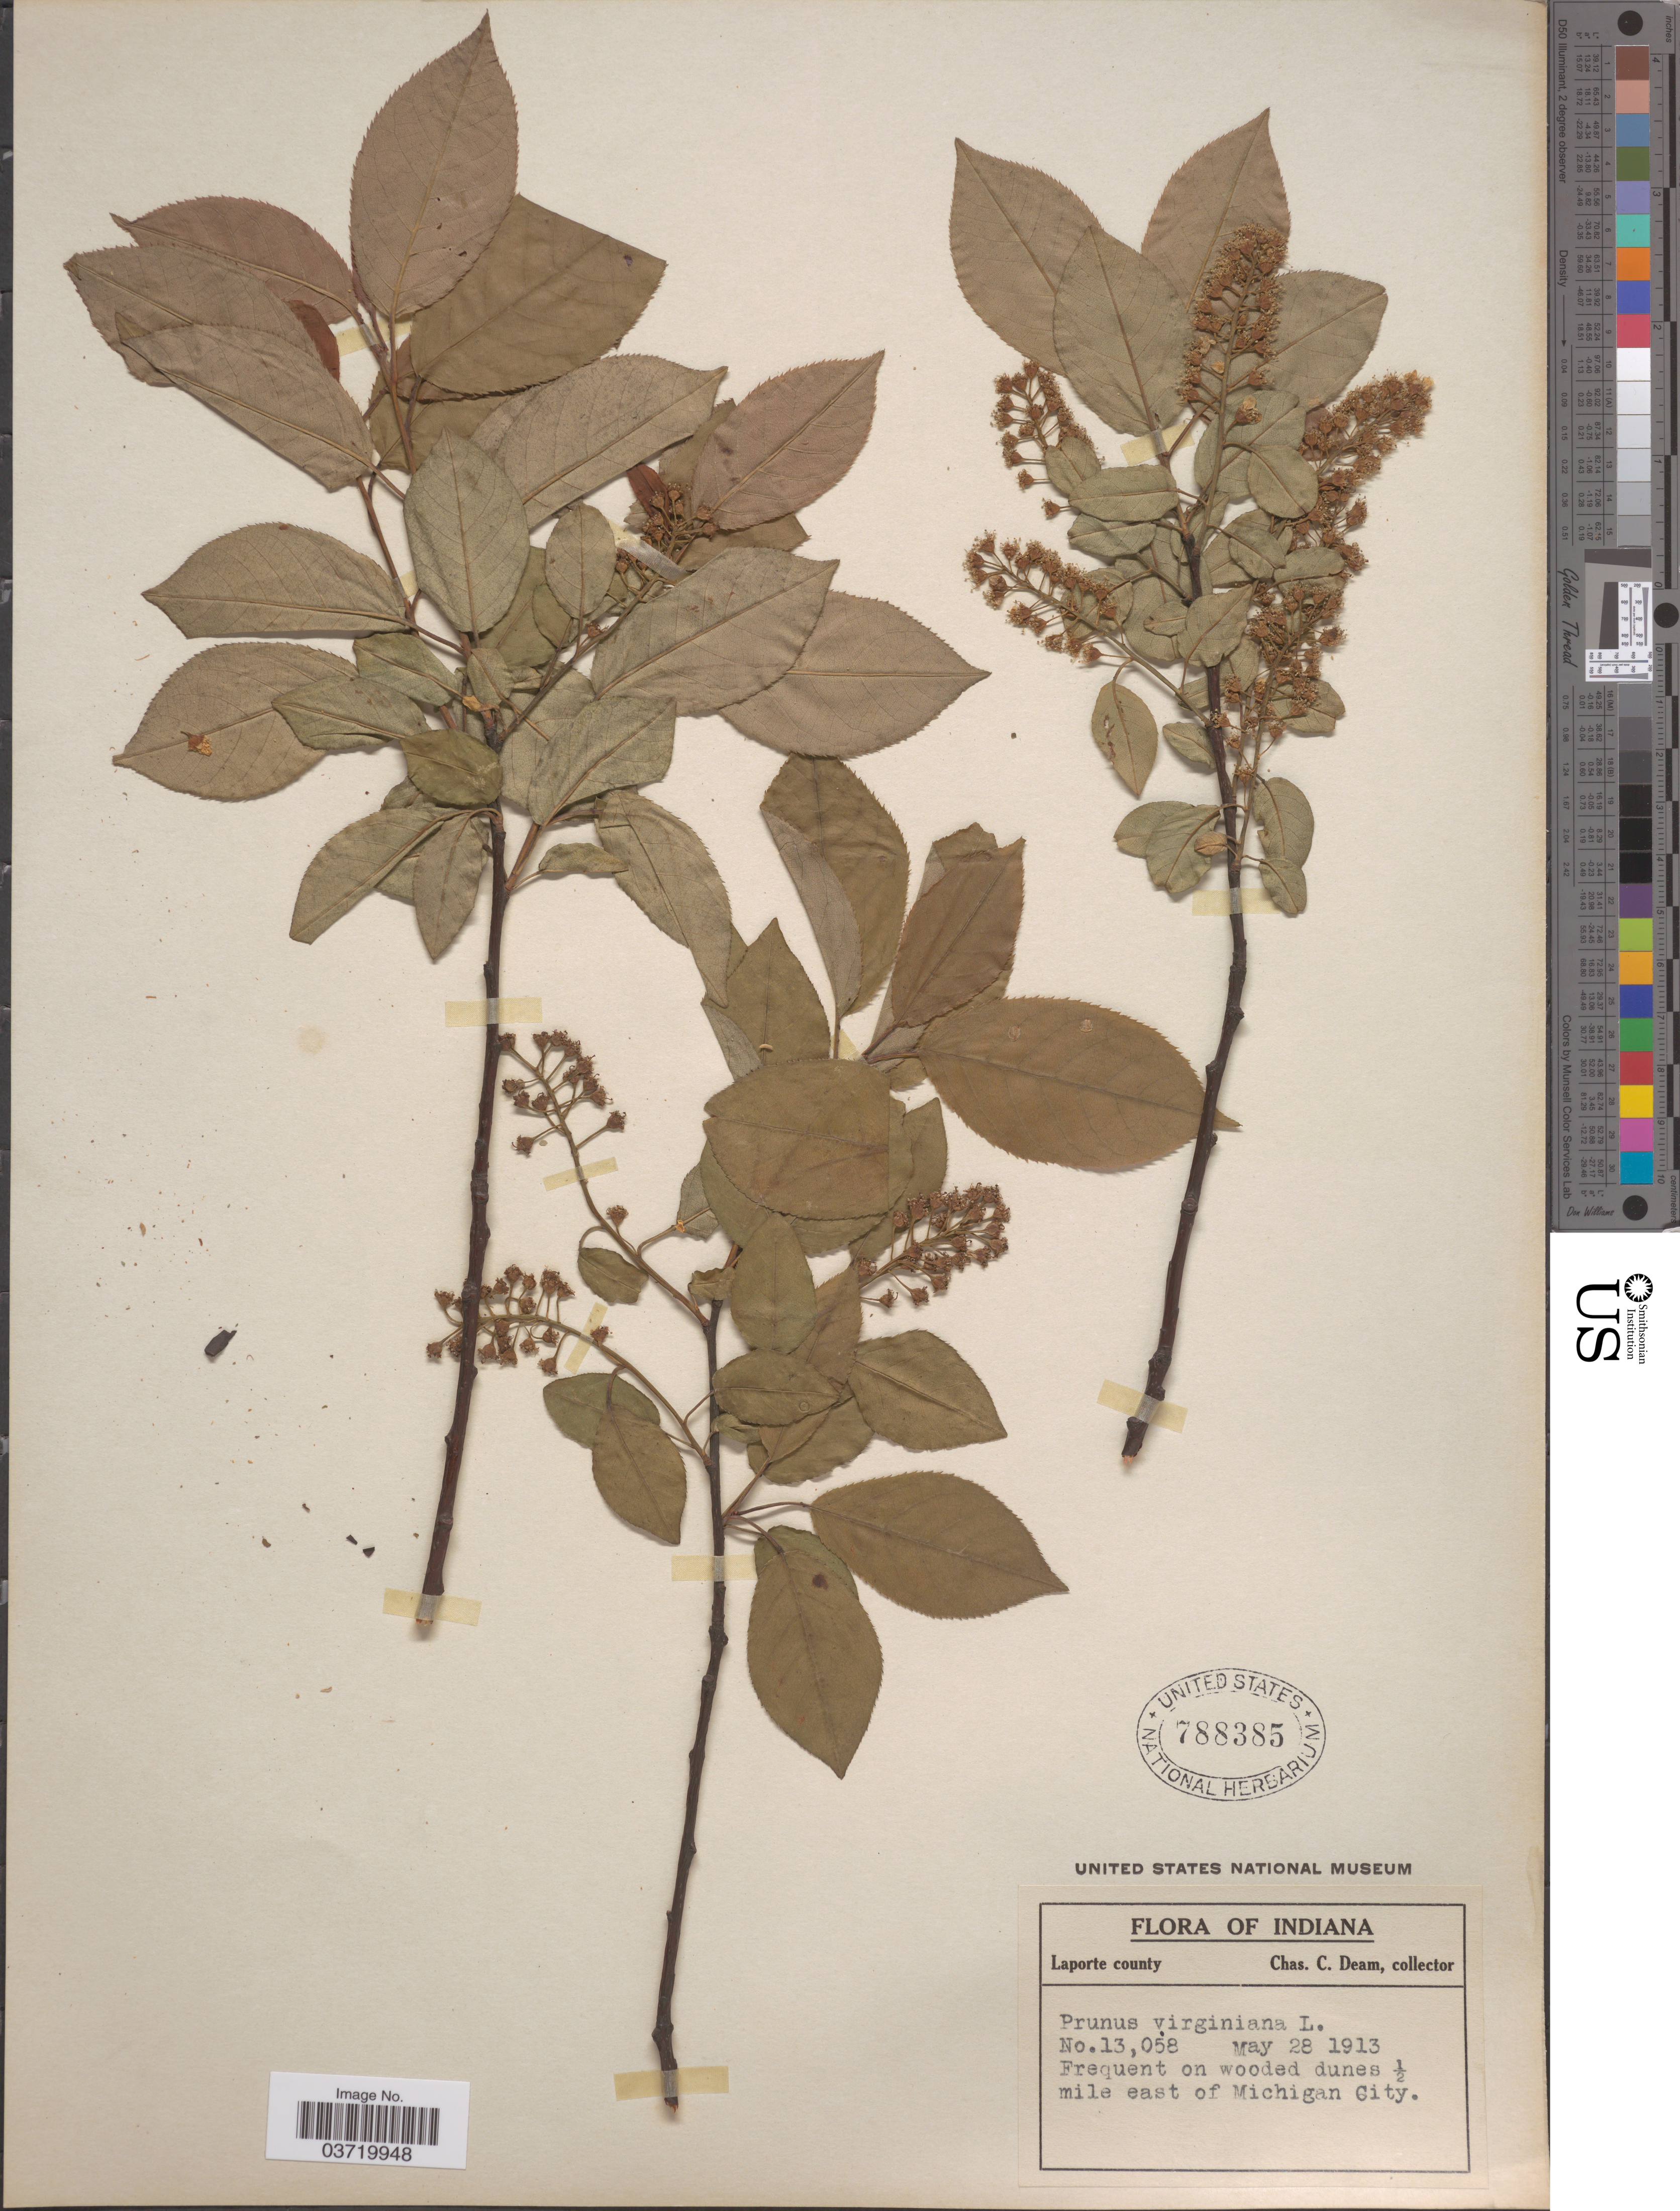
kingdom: Plantae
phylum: Tracheophyta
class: Magnoliopsida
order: Rosales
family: Rosaceae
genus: Prunus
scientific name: Prunus virginiana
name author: L.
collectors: C. C. Deam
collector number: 13058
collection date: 1913-05-28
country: United States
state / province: Indiana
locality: Laporte county. ½ mile east of Michigan City.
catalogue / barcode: US 788385